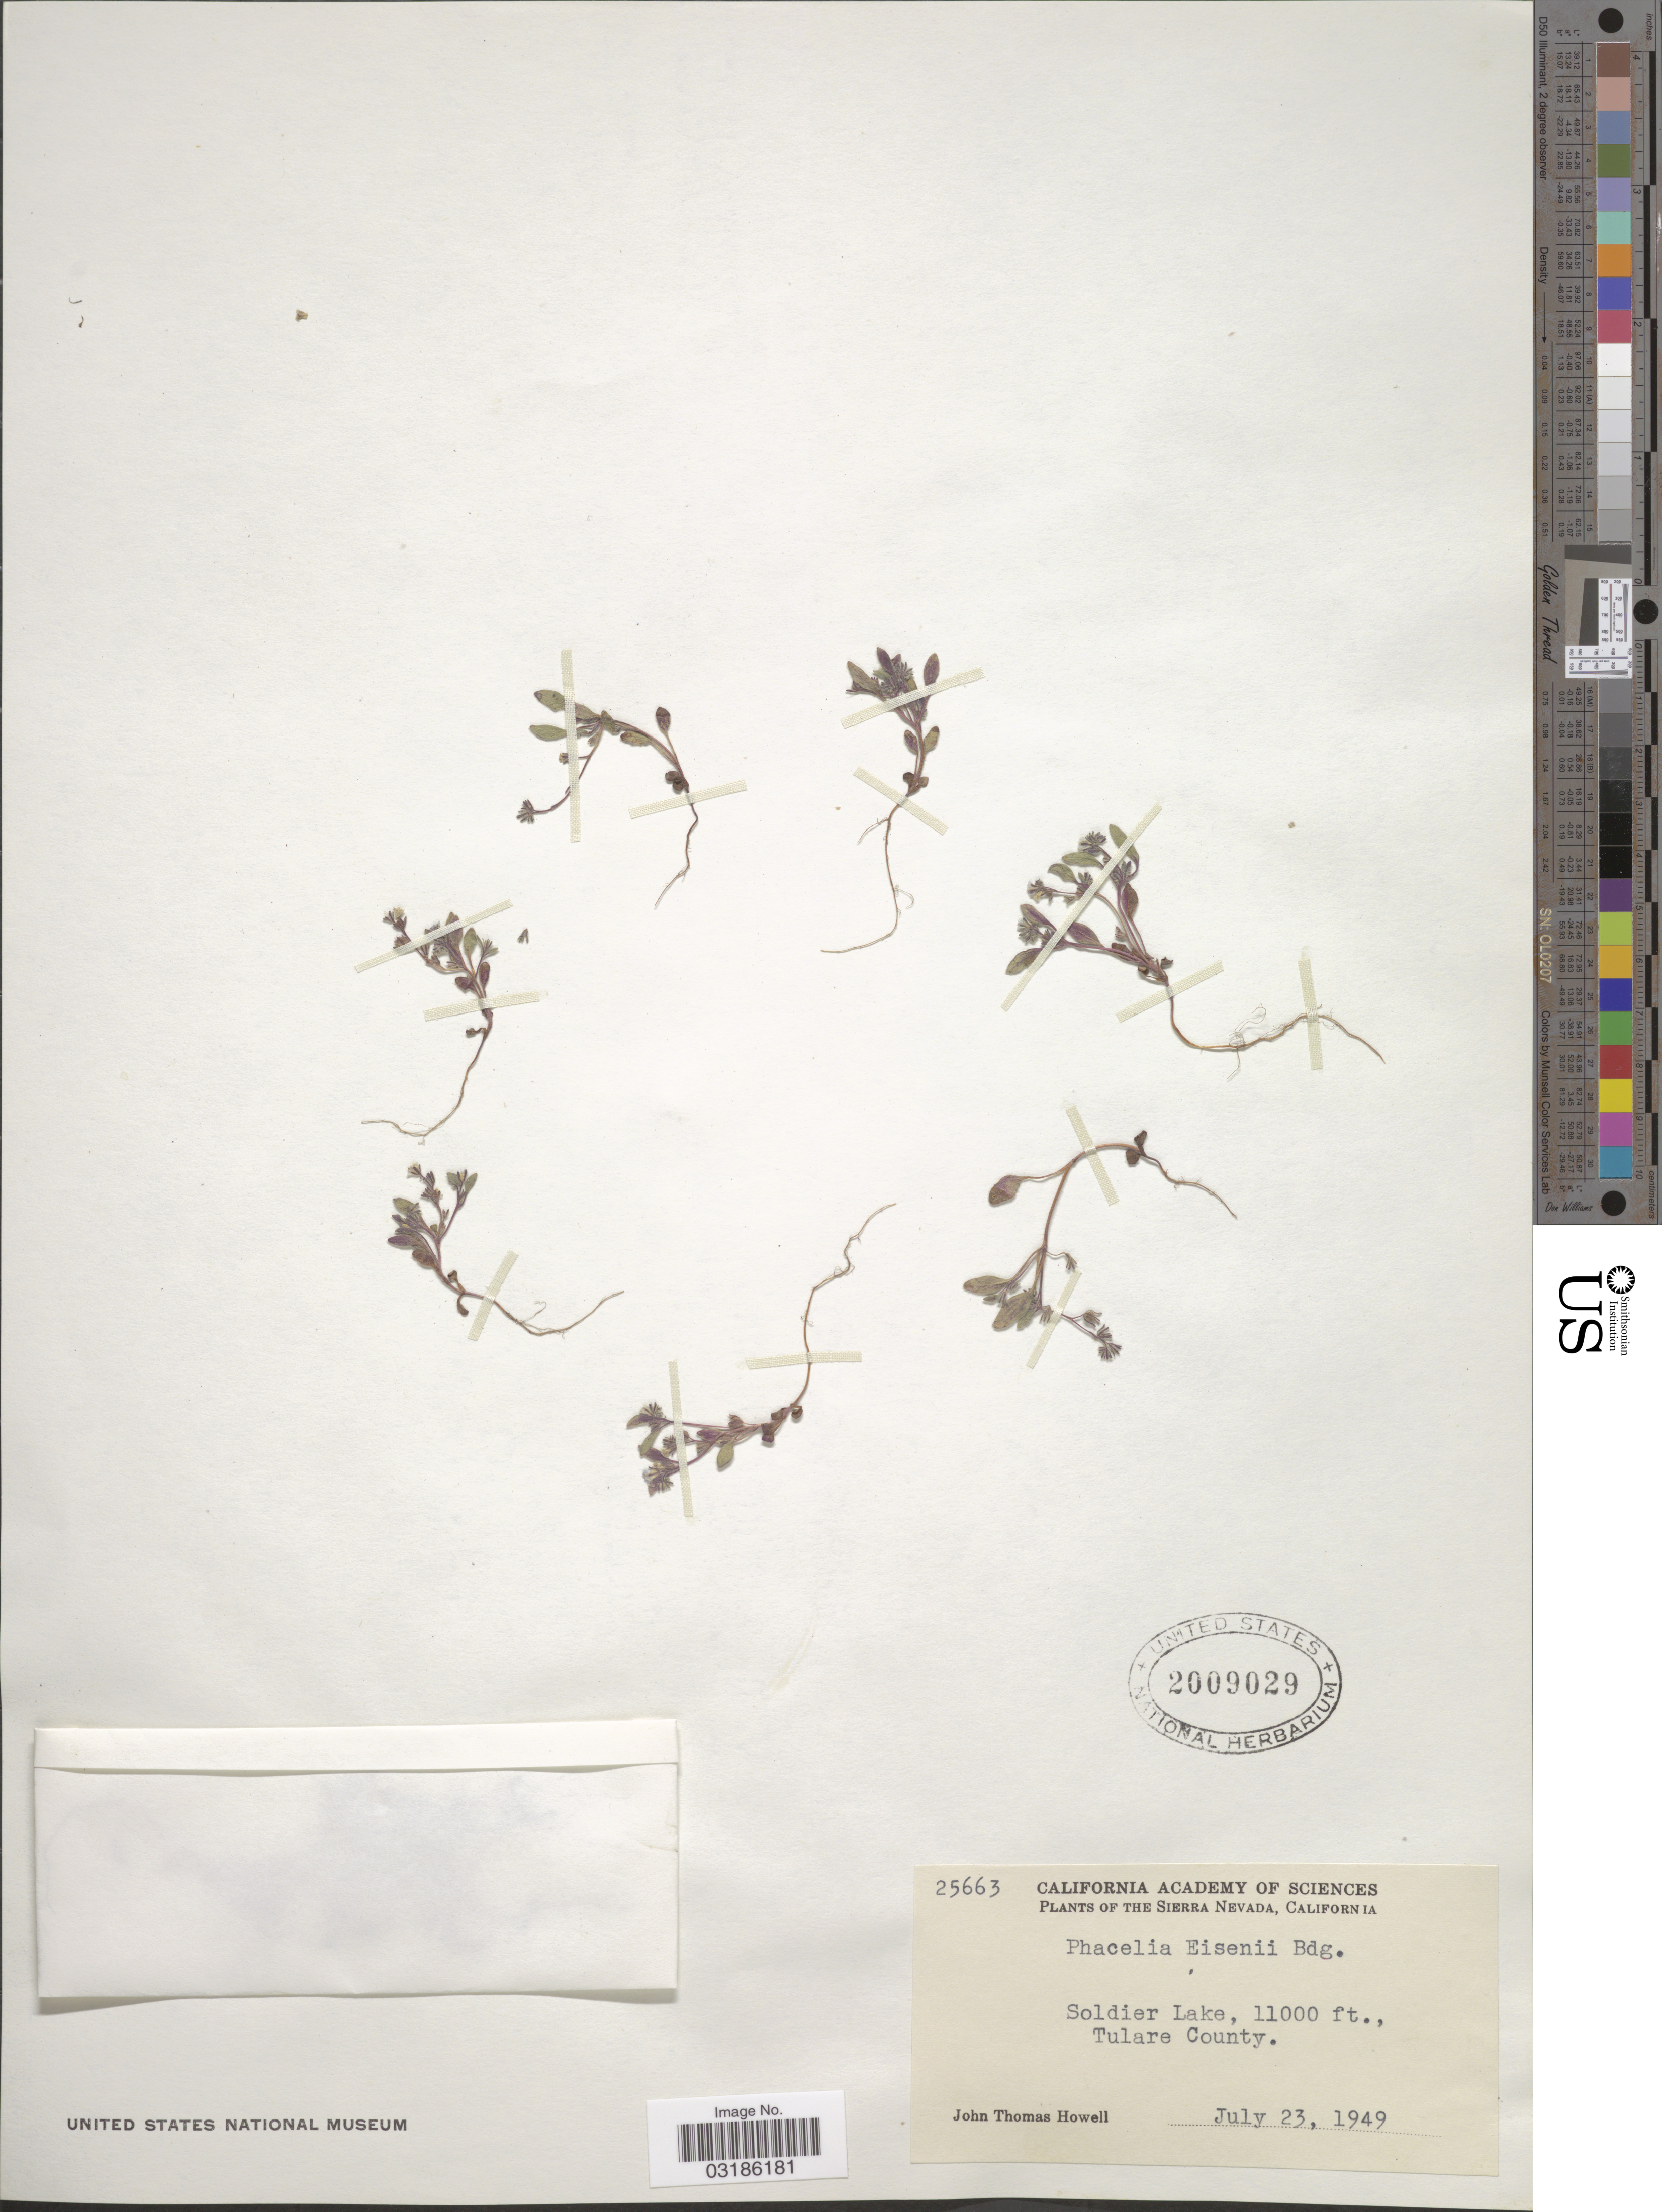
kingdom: Plantae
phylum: Tracheophyta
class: Magnoliopsida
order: Boraginales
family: Hydrophyllaceae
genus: Phacelia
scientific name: Phacelia eisenii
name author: Brandegee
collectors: J. T. Howell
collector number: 25663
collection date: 1949-07-23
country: United States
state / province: California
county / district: Tulare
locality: Sierra Nevada. Soldier Lake. Tulare County.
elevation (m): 3353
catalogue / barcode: US 2009029